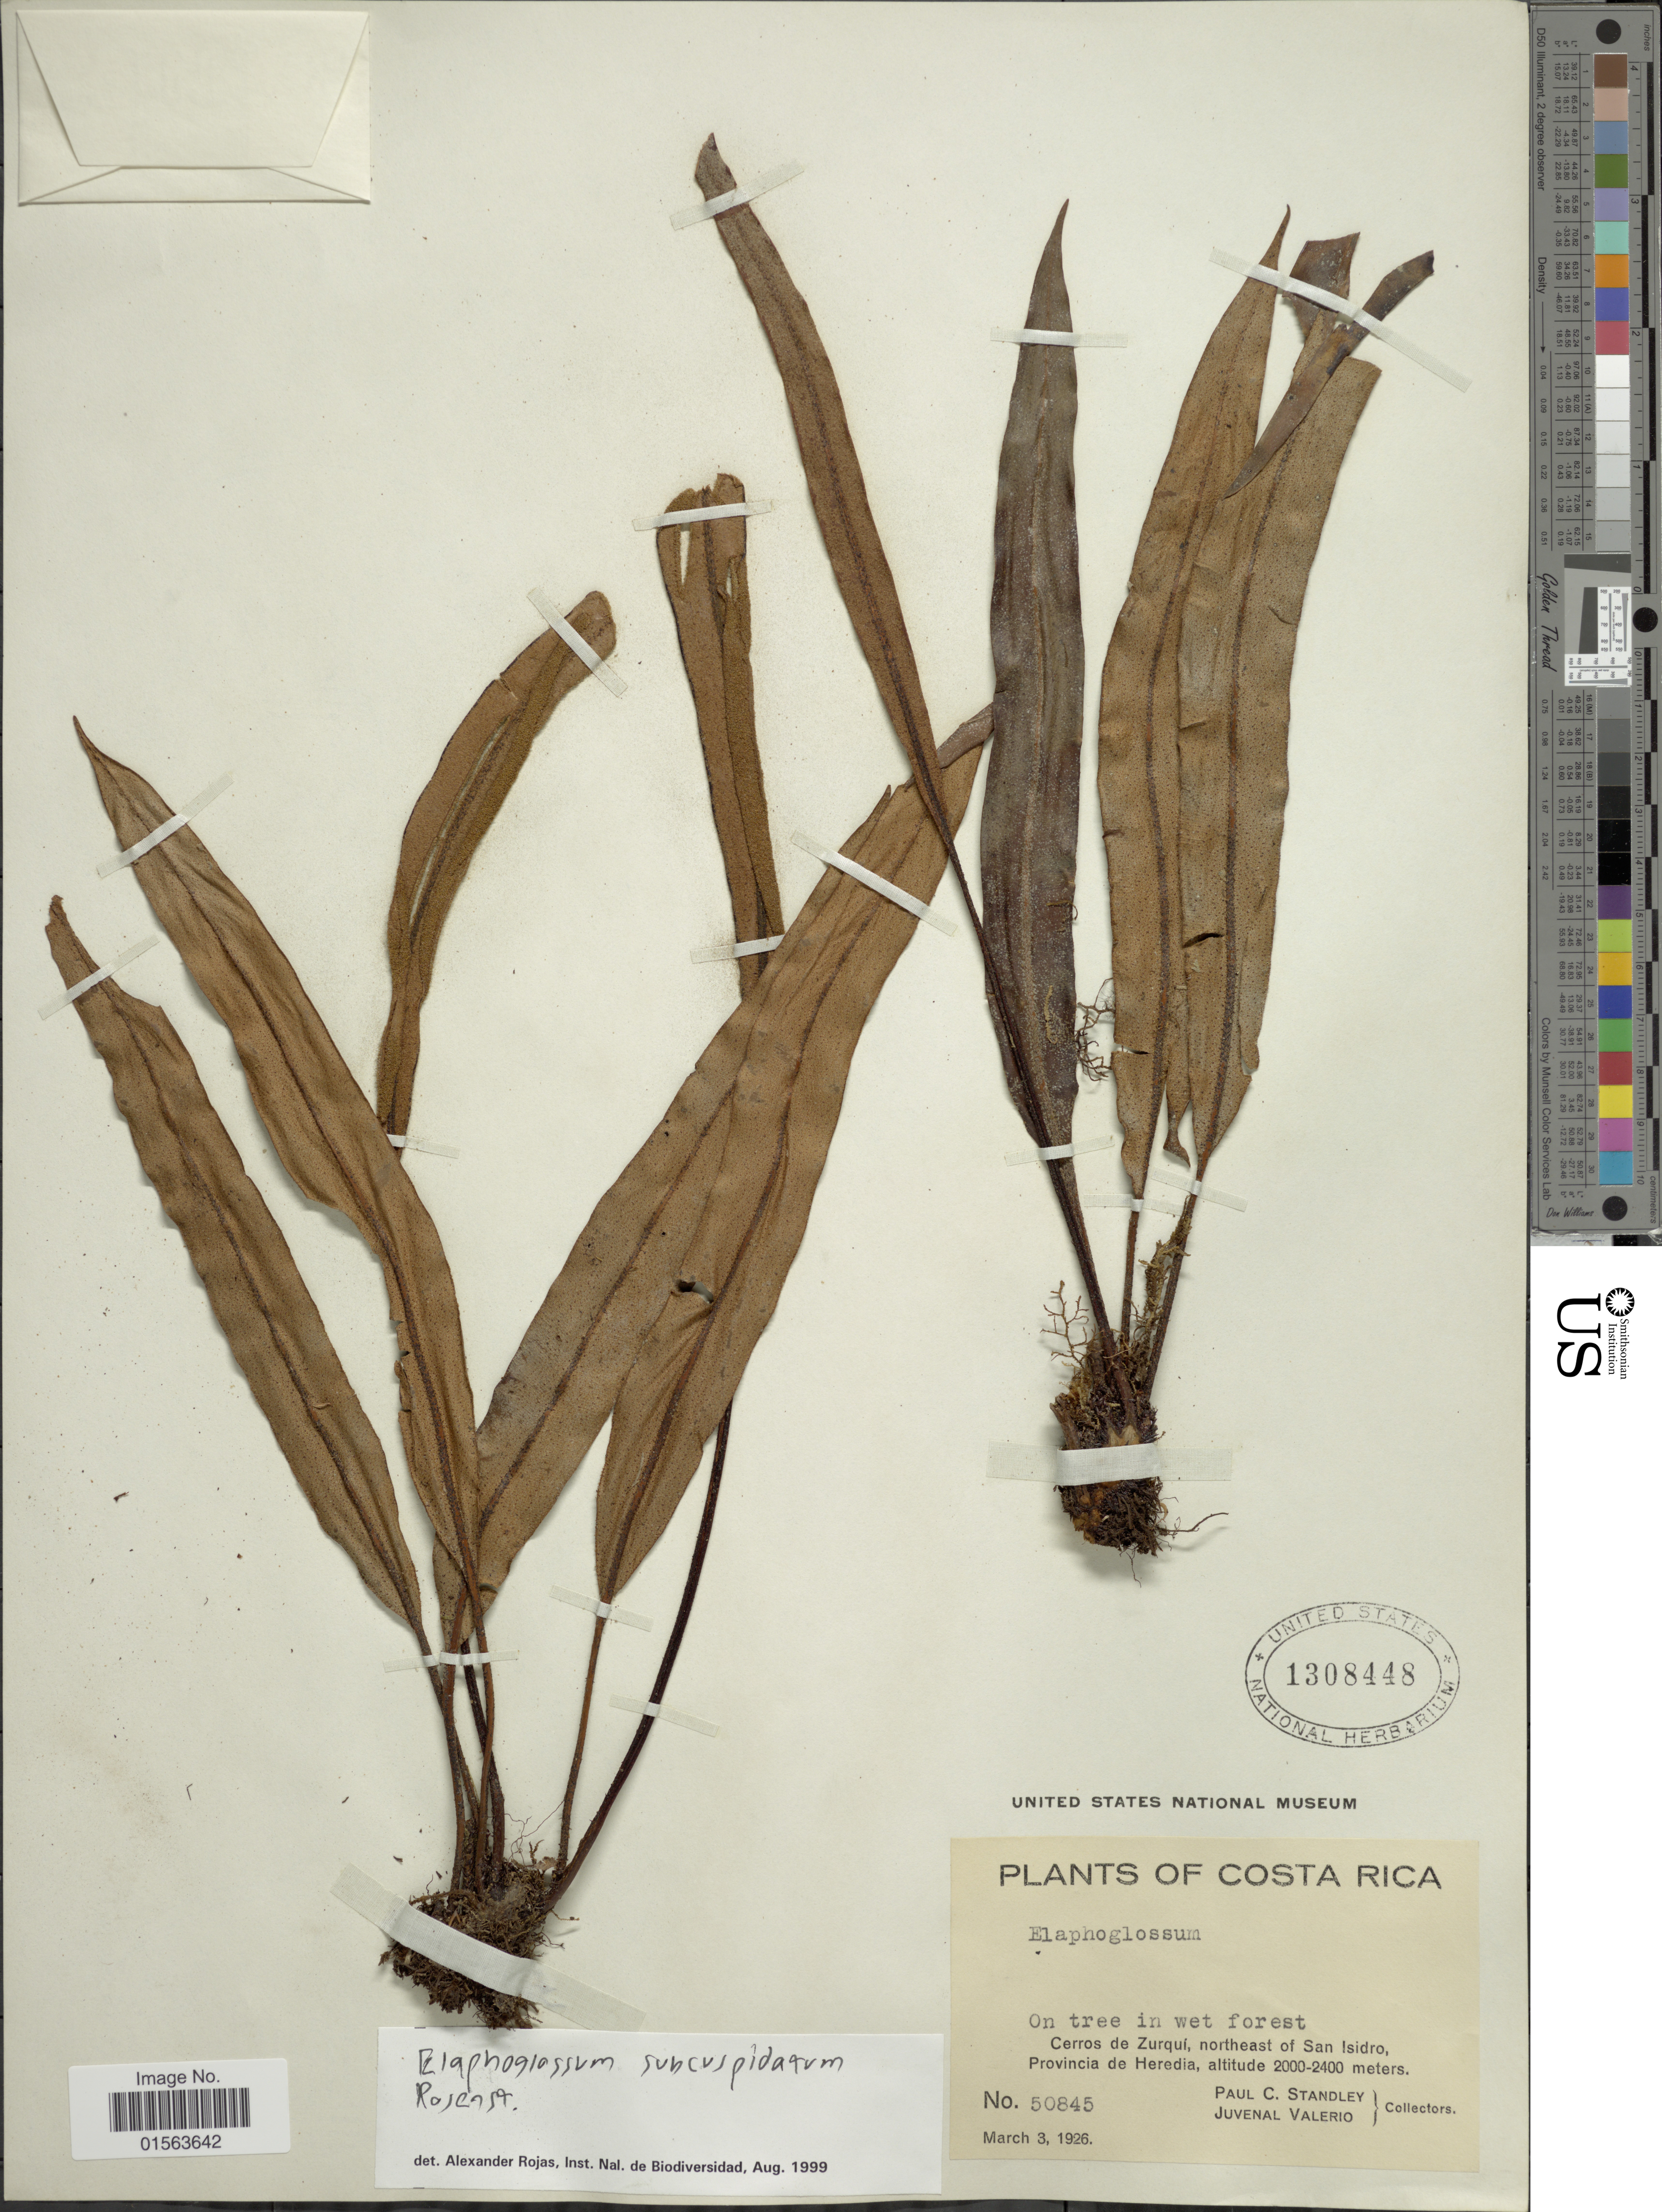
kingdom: Plantae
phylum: Tracheophyta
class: Polypodiopsida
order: Polypodiales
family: Dryopteridaceae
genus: Elaphoglossum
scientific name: Elaphoglossum subcuspidatum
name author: Rosenst.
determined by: Matos, F. B.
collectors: P. C. Standley & J. Valerio R.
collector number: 50845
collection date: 1926-03-03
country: Costa Rica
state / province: Heredia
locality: Cerros de Zurqui, northeast of San Isidro, Provincia de Heredia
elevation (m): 2000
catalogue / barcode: US 1308448